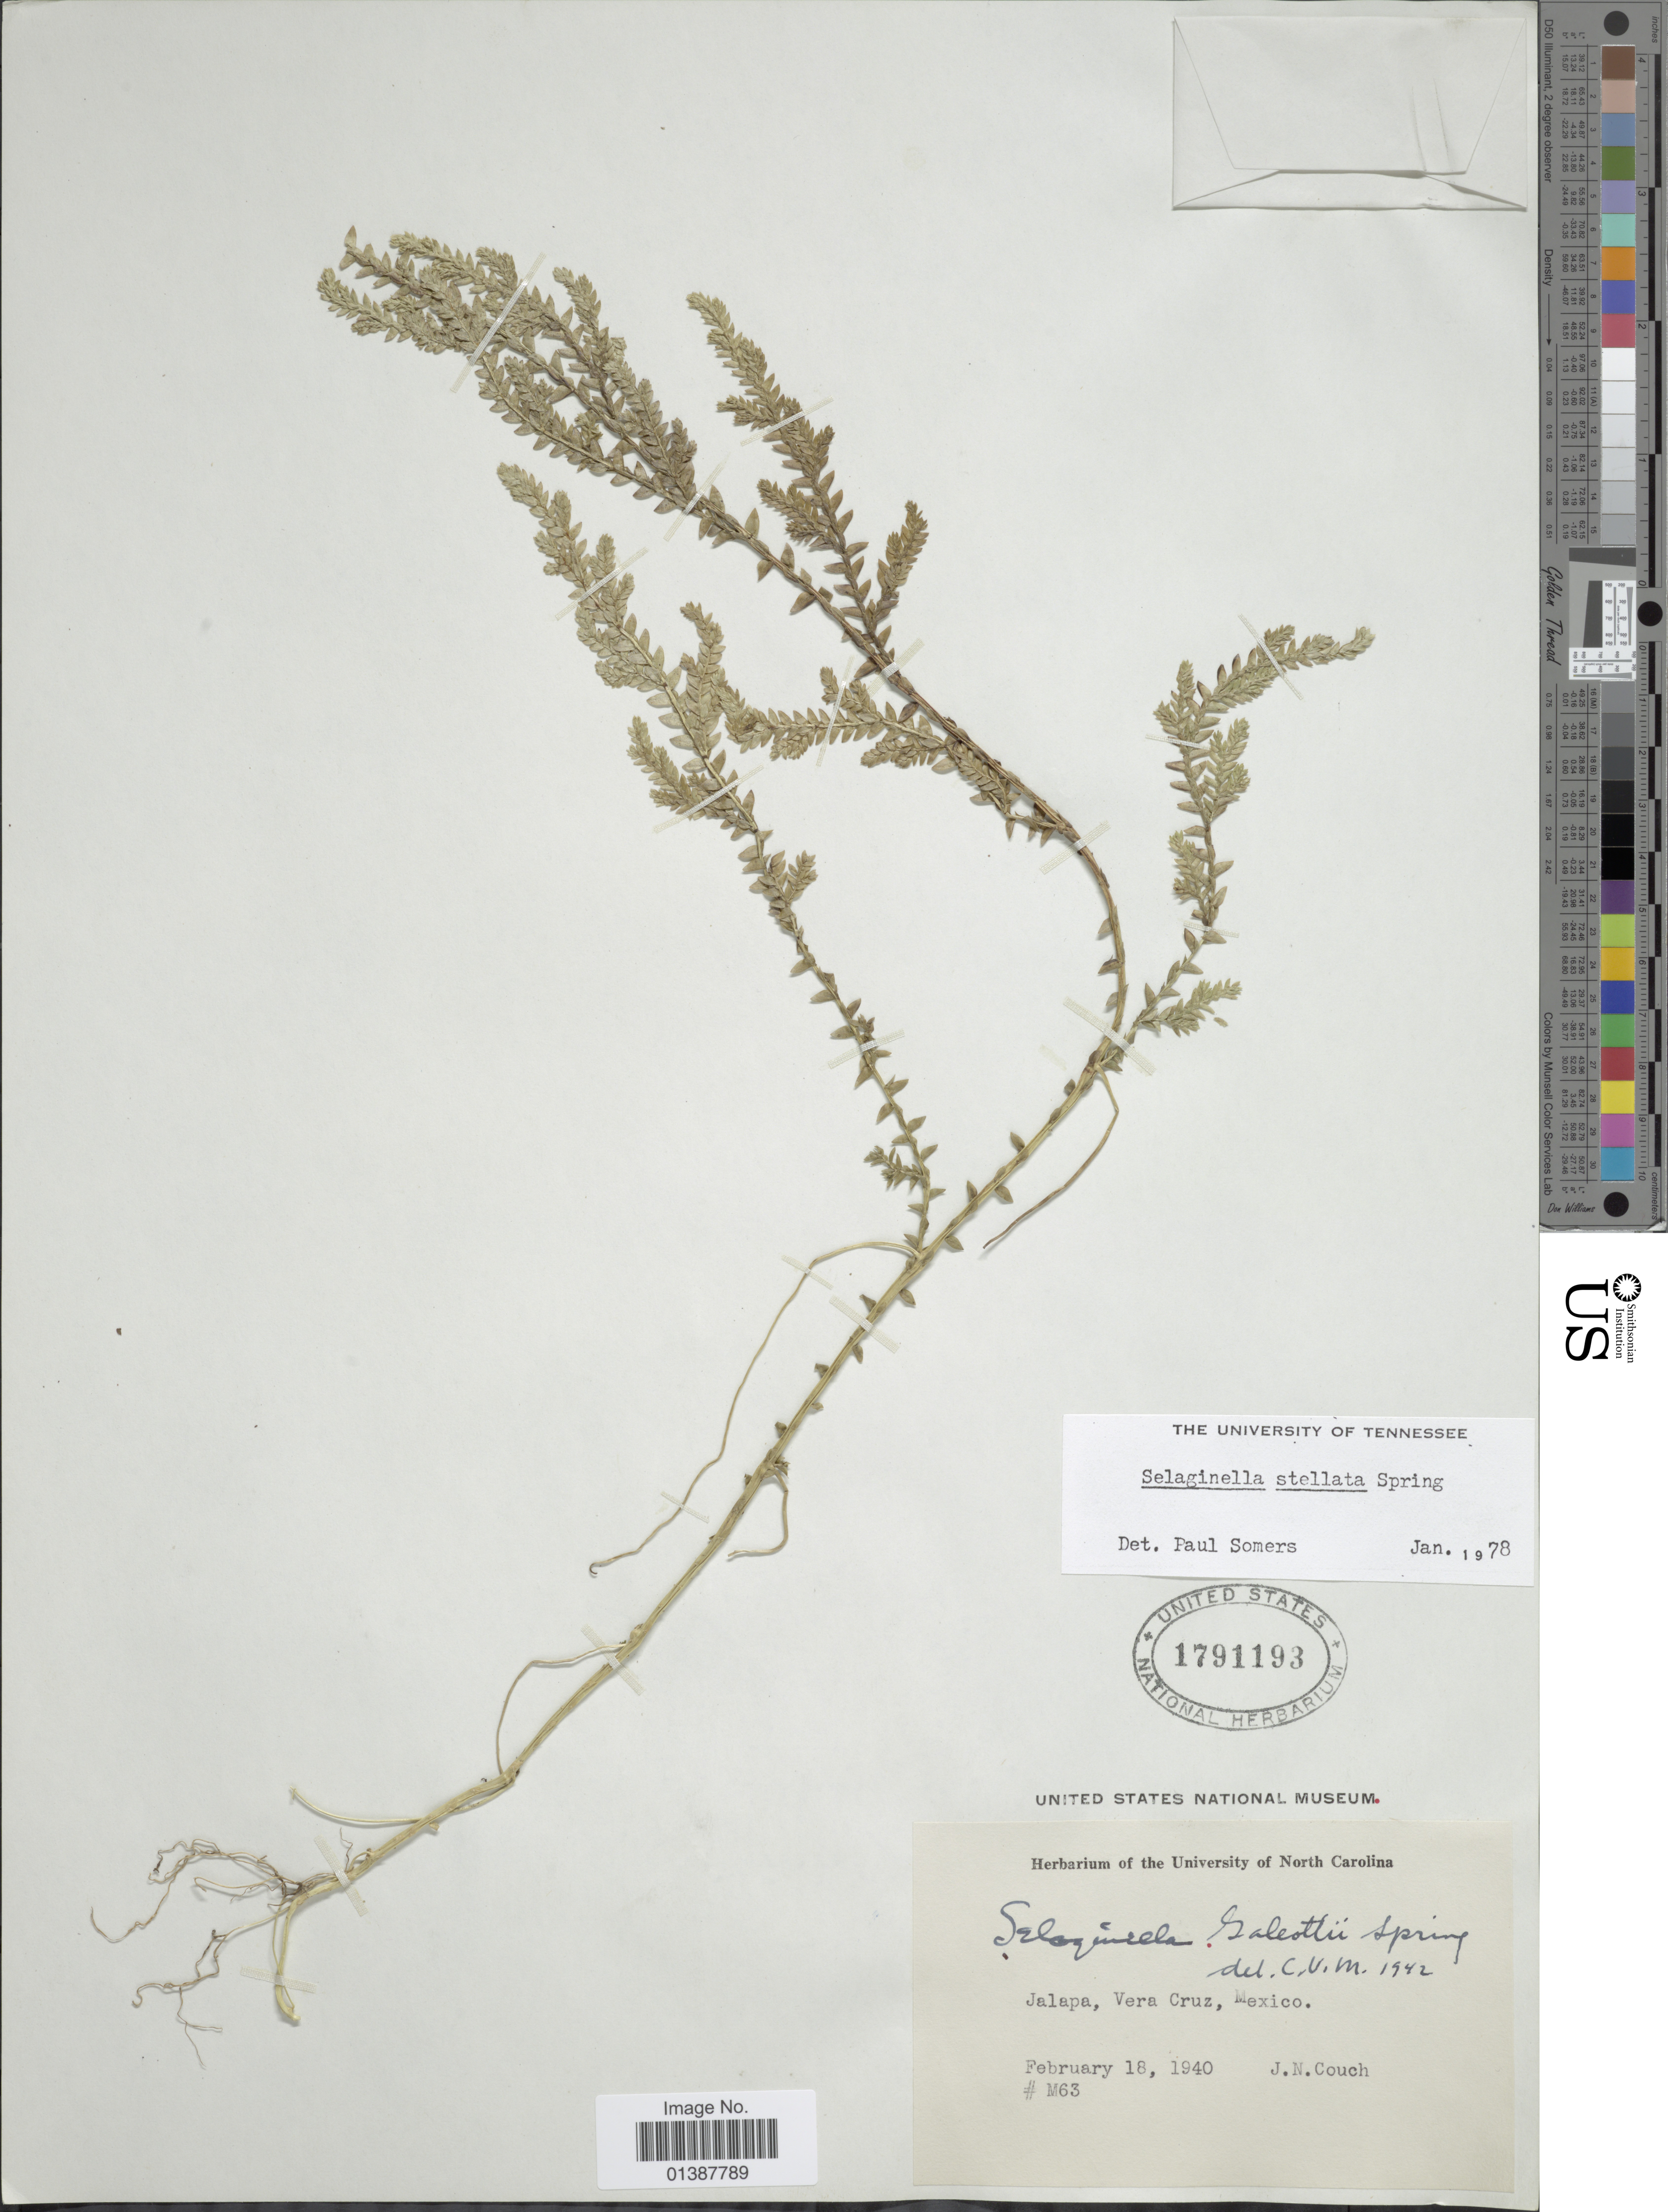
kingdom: Plantae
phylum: Tracheophyta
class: Lycopodiopsida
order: Selaginellales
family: Selaginellaceae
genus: Selaginella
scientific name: Selaginella galeottii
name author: Spring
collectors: J. N. Couch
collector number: M63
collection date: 1940-02-18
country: Mexico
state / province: Veracruz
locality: Jalapa, Vera Cruz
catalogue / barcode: US 1791193